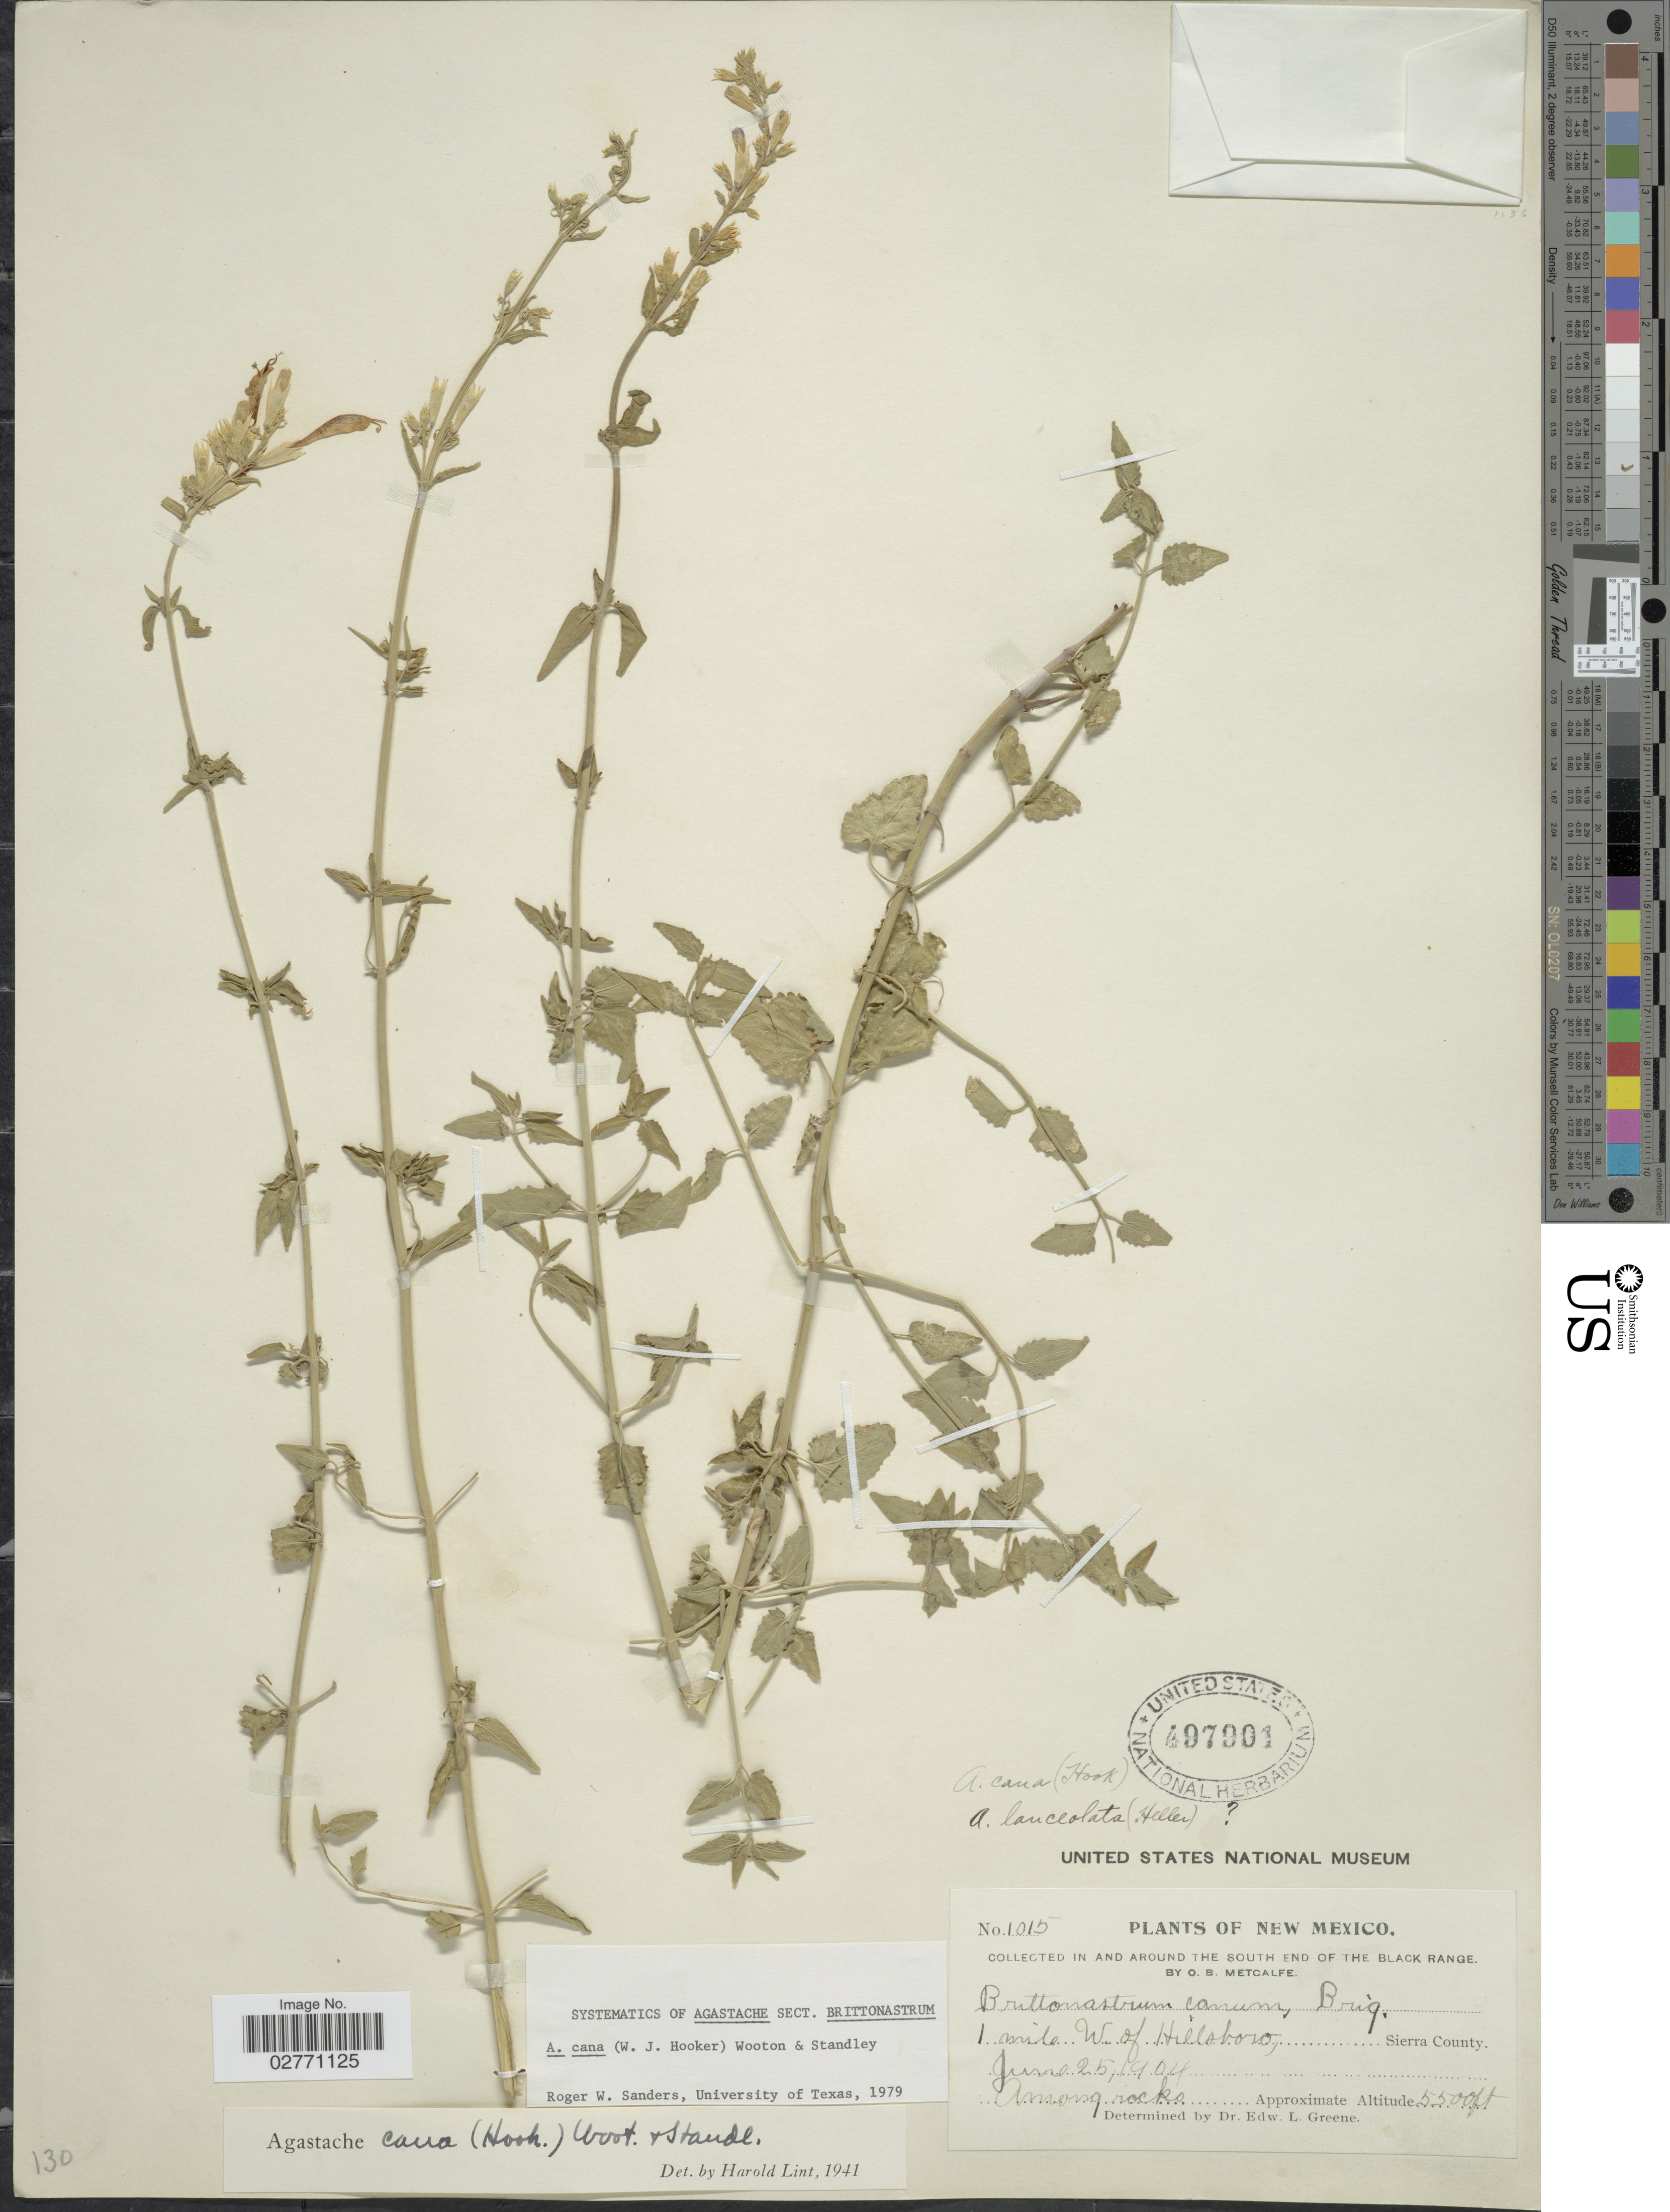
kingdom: Plantae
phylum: Tracheophyta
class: Magnoliopsida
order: Lamiales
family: Lamiaceae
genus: Agastache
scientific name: Agastache cana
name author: (Hook.) Wooton & Standl.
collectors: O. B. Metcalfe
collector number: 1015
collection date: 1904-06-25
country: United States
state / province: New Mexico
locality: In and around the south end of the Black Range. 1 mile W. of Hillsboro. Sierra County.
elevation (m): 1676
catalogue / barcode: US 497901